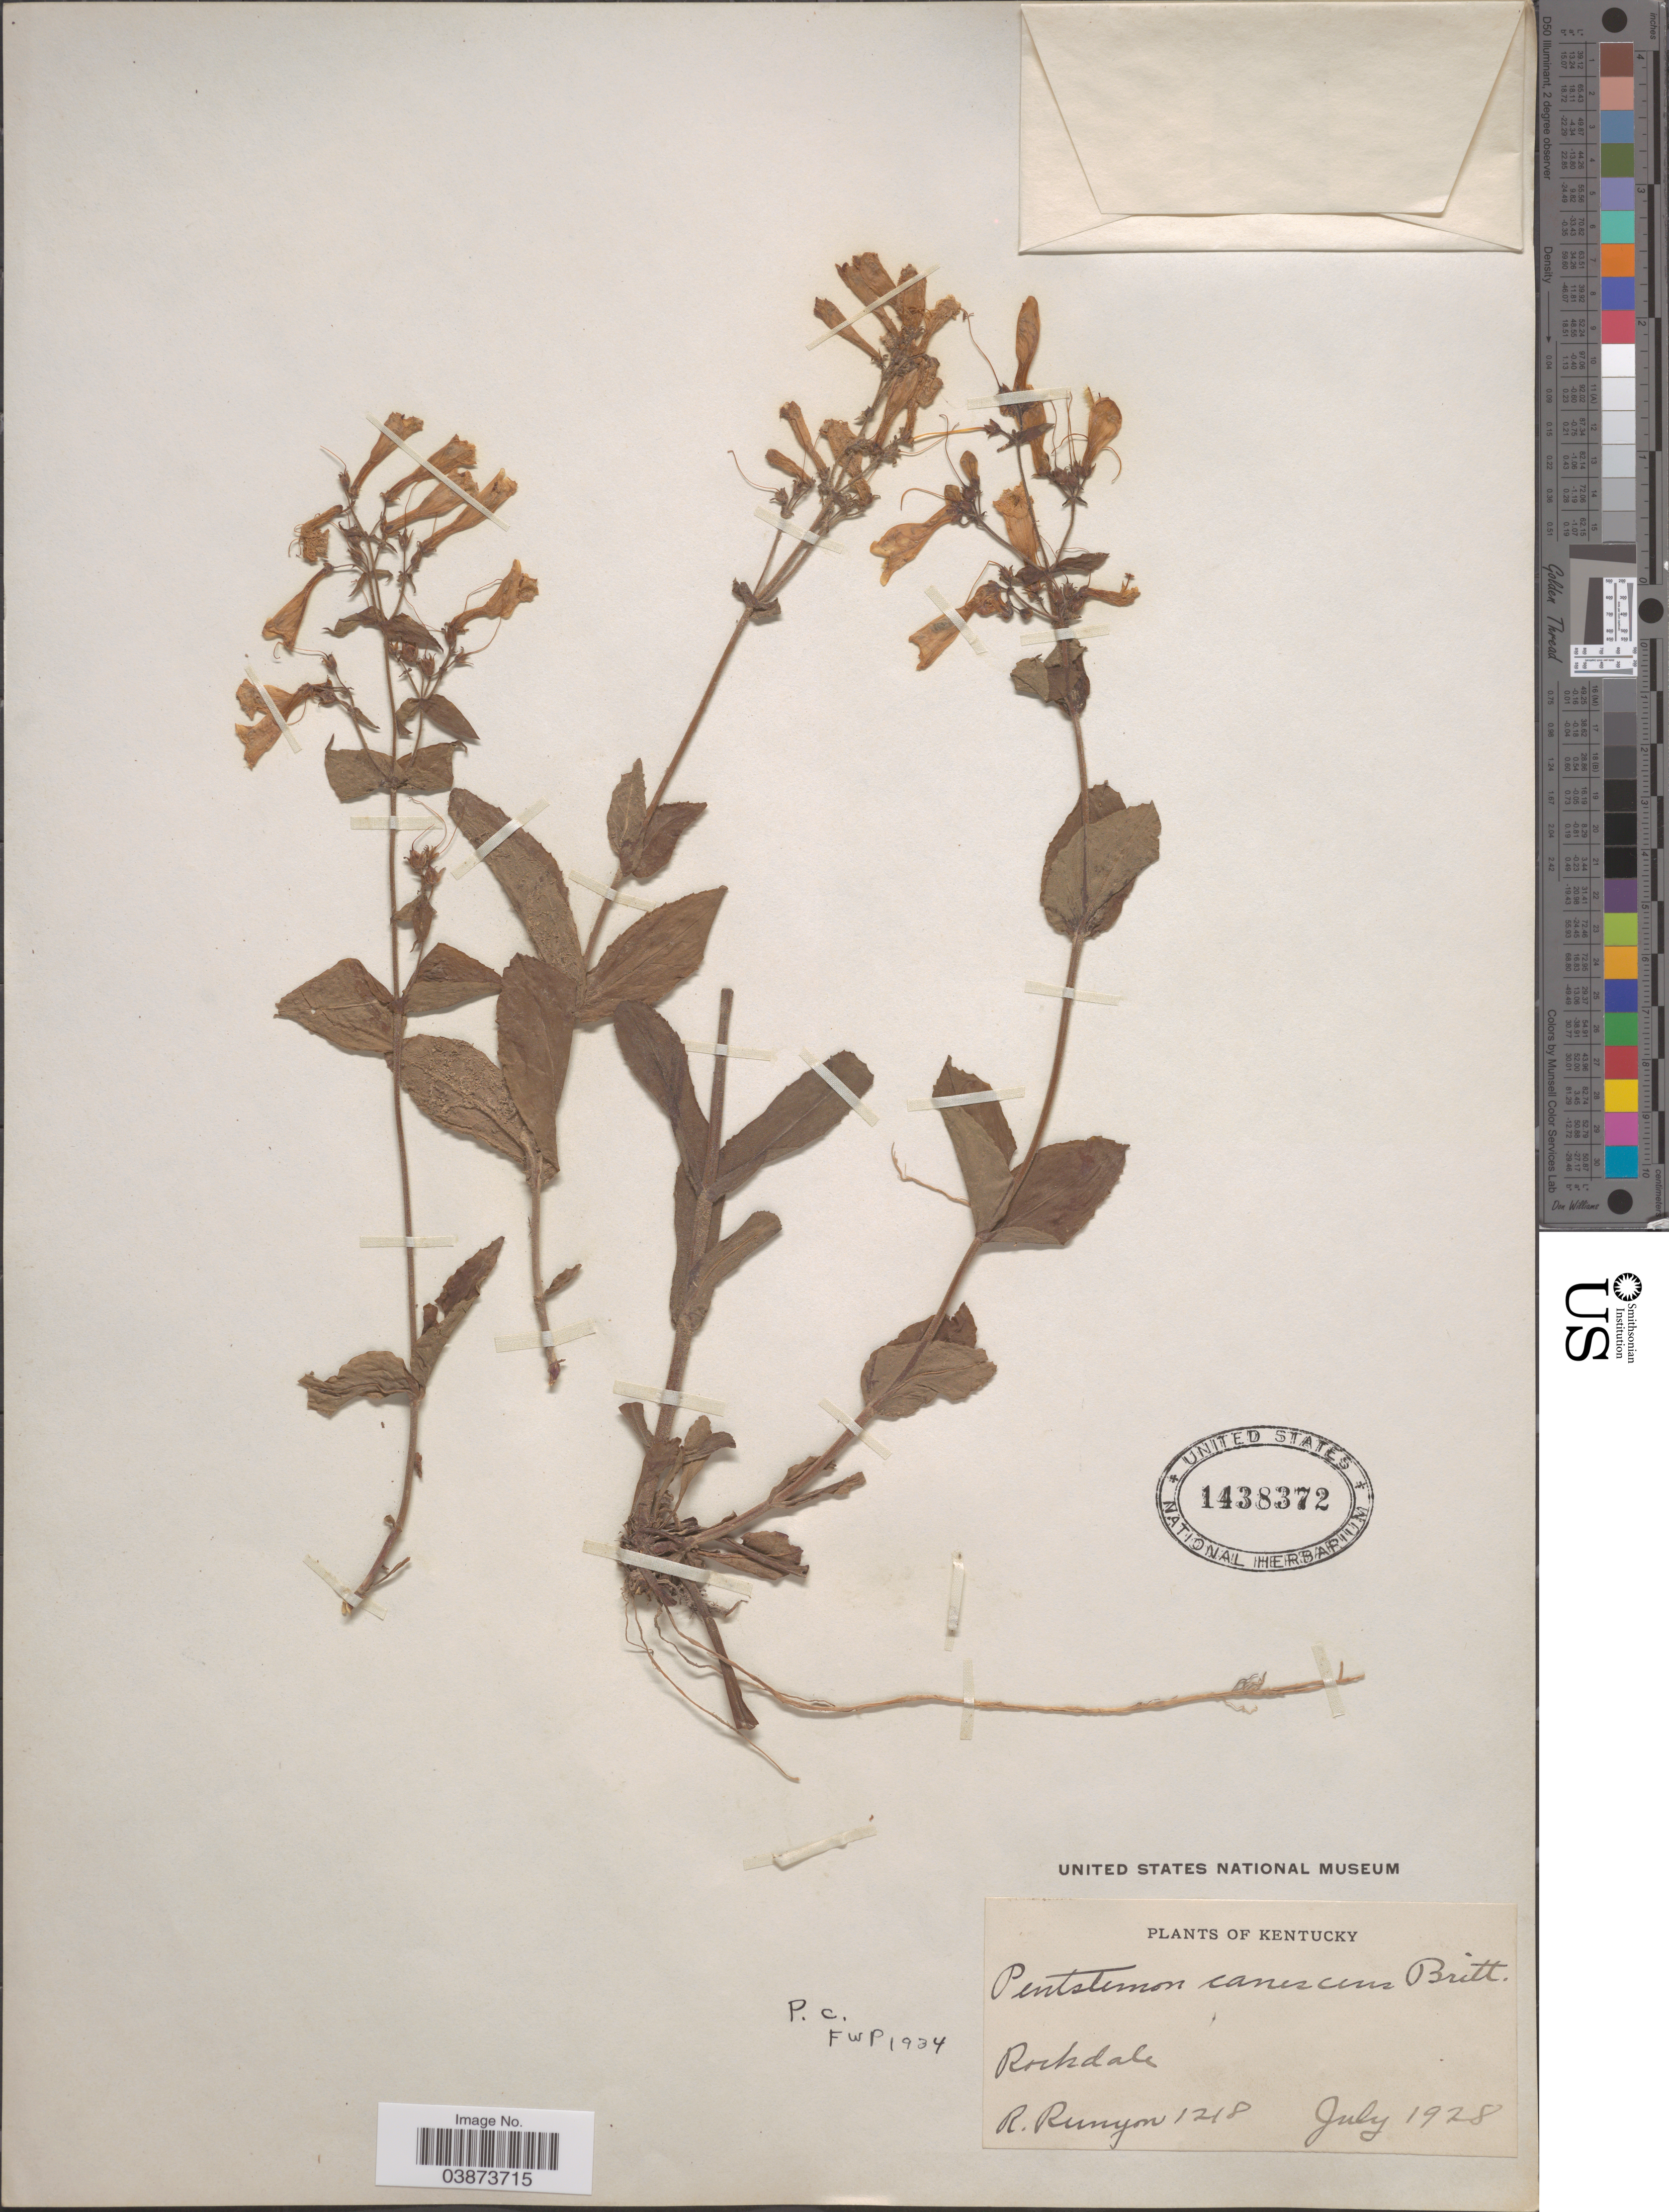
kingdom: Plantae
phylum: Tracheophyta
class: Magnoliopsida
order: Lamiales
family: Plantaginaceae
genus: Penstemon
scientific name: Penstemon canescens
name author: L.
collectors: R. Runyon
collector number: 1218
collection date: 1928-07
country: United States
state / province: Kentucky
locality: Rockdale.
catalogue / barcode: US 1438372